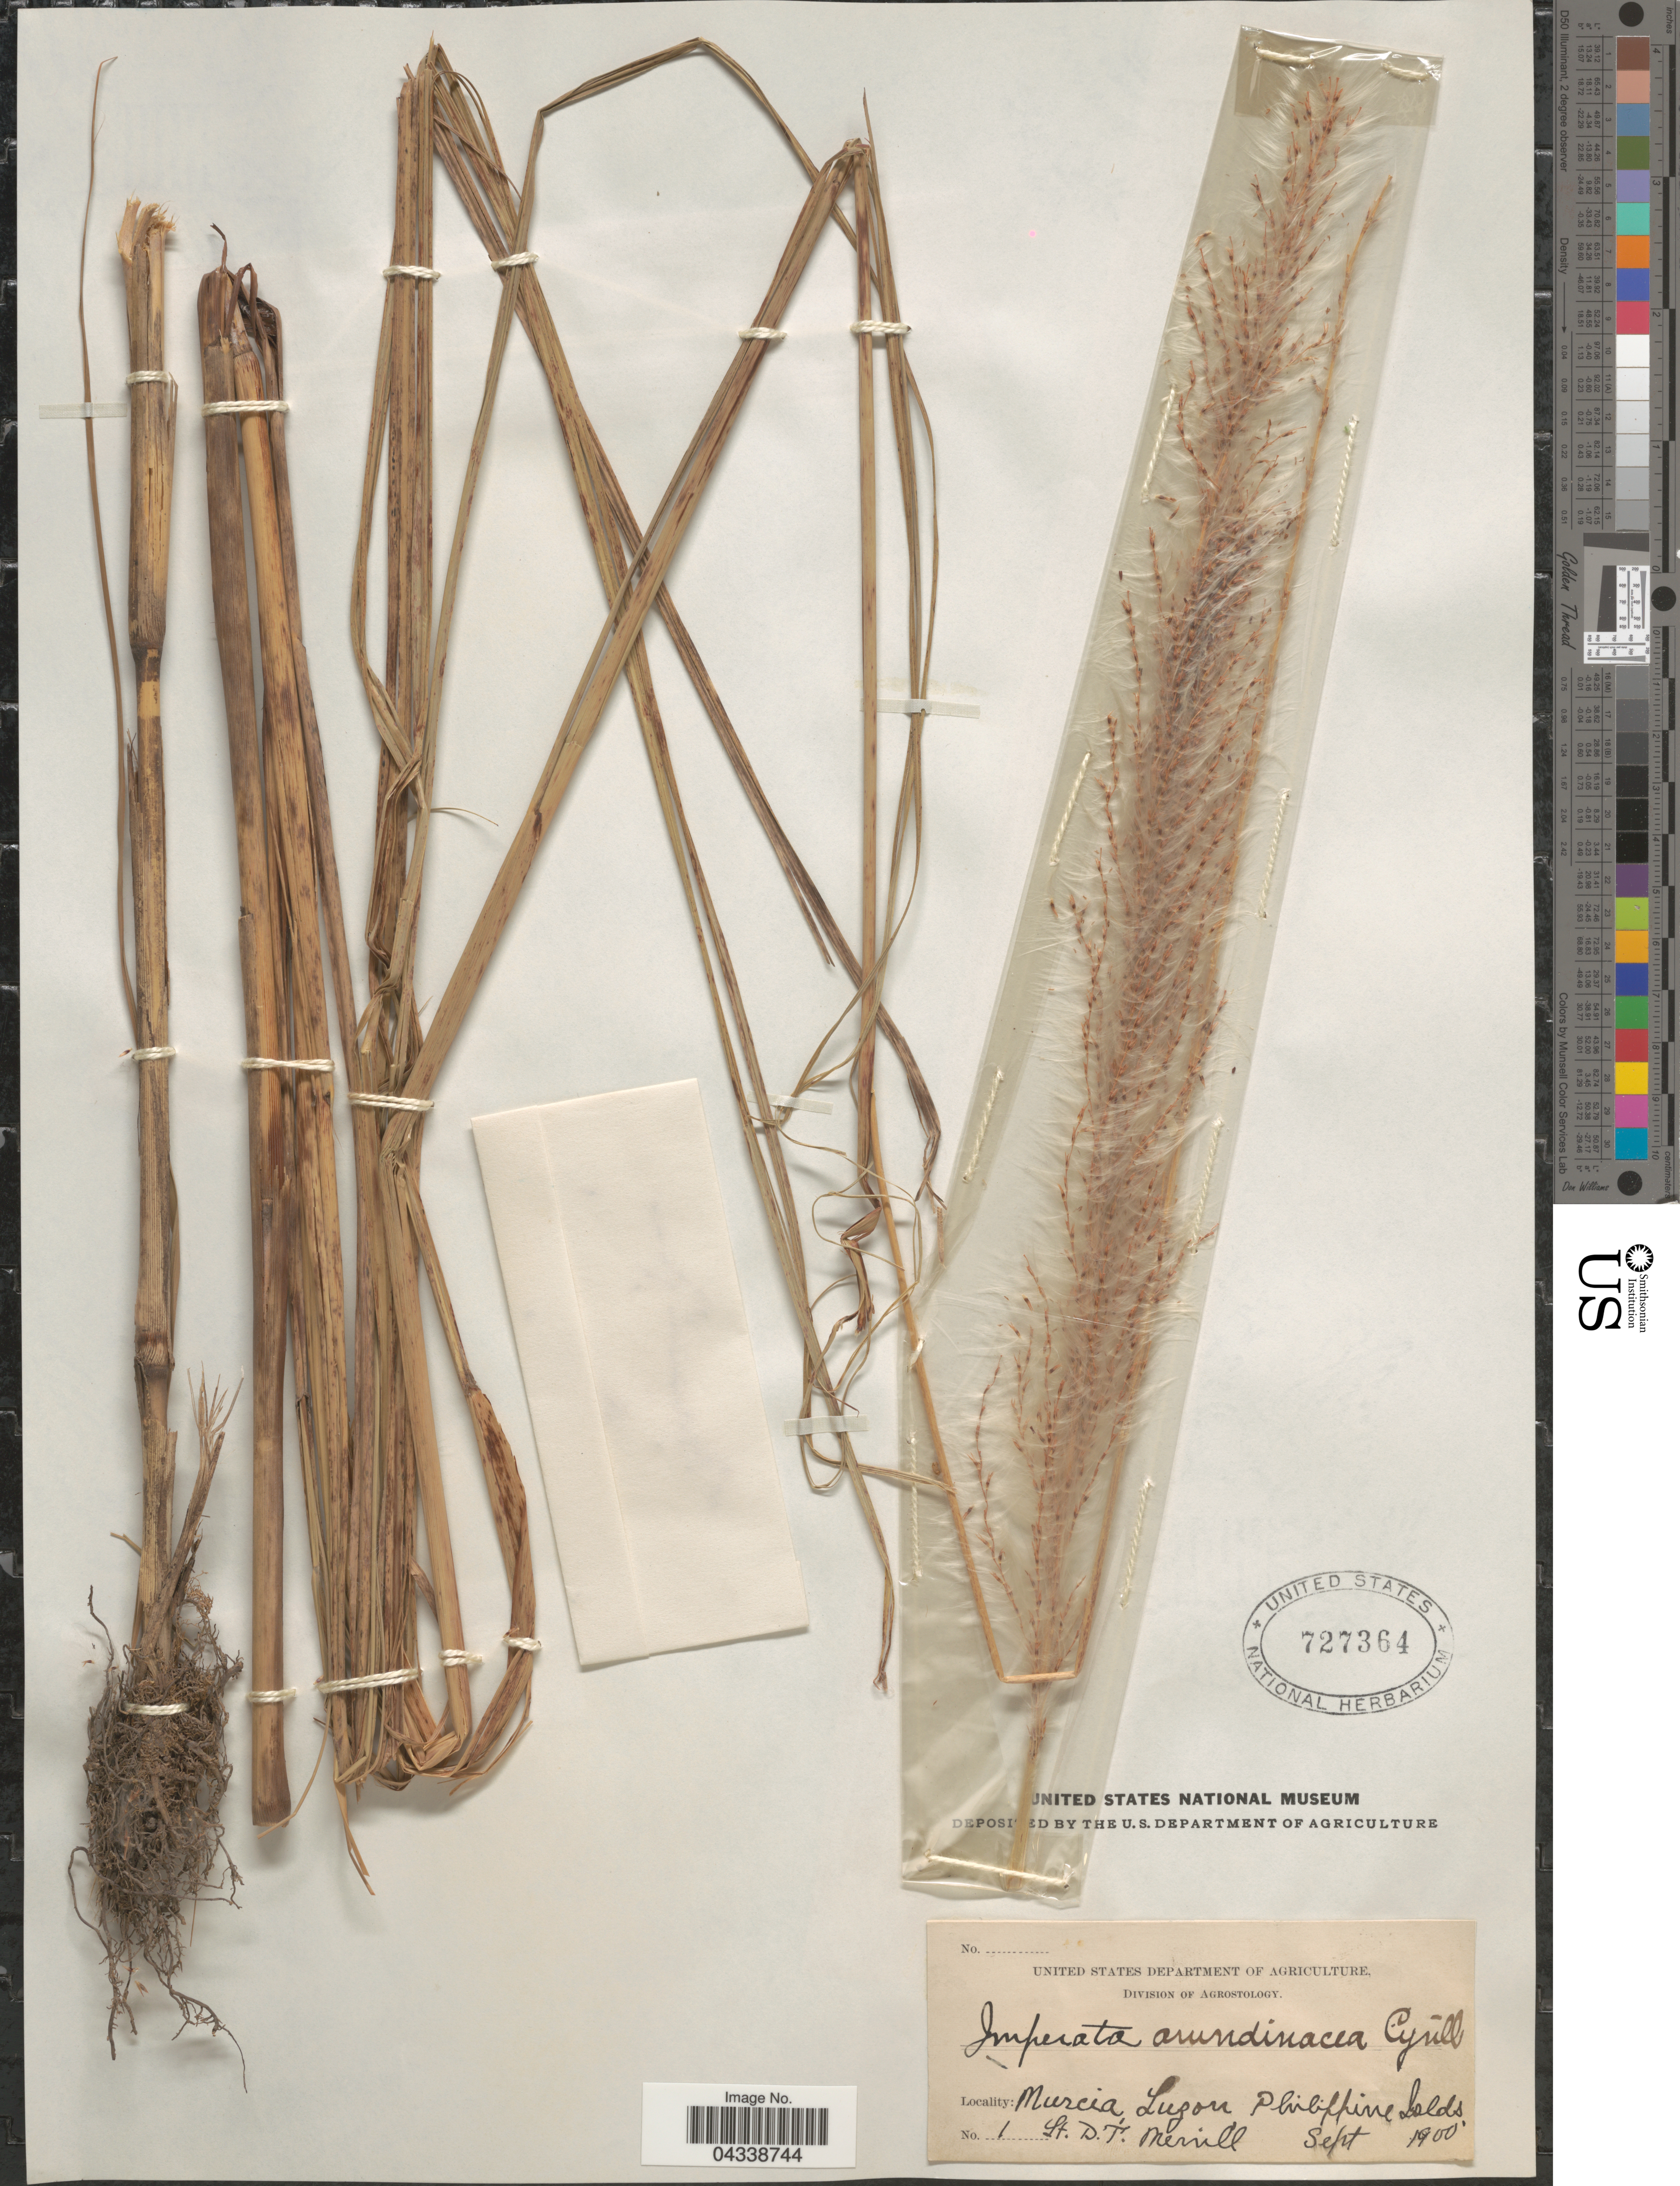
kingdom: Plantae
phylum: Tracheophyta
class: Liliopsida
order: Poales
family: Poaceae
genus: Saccharum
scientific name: Saccharum spontaneum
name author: L.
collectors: D. Merrill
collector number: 1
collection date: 1900-09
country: Philippines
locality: Murcia, Luzon. Philippine Islds.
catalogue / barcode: US 727364